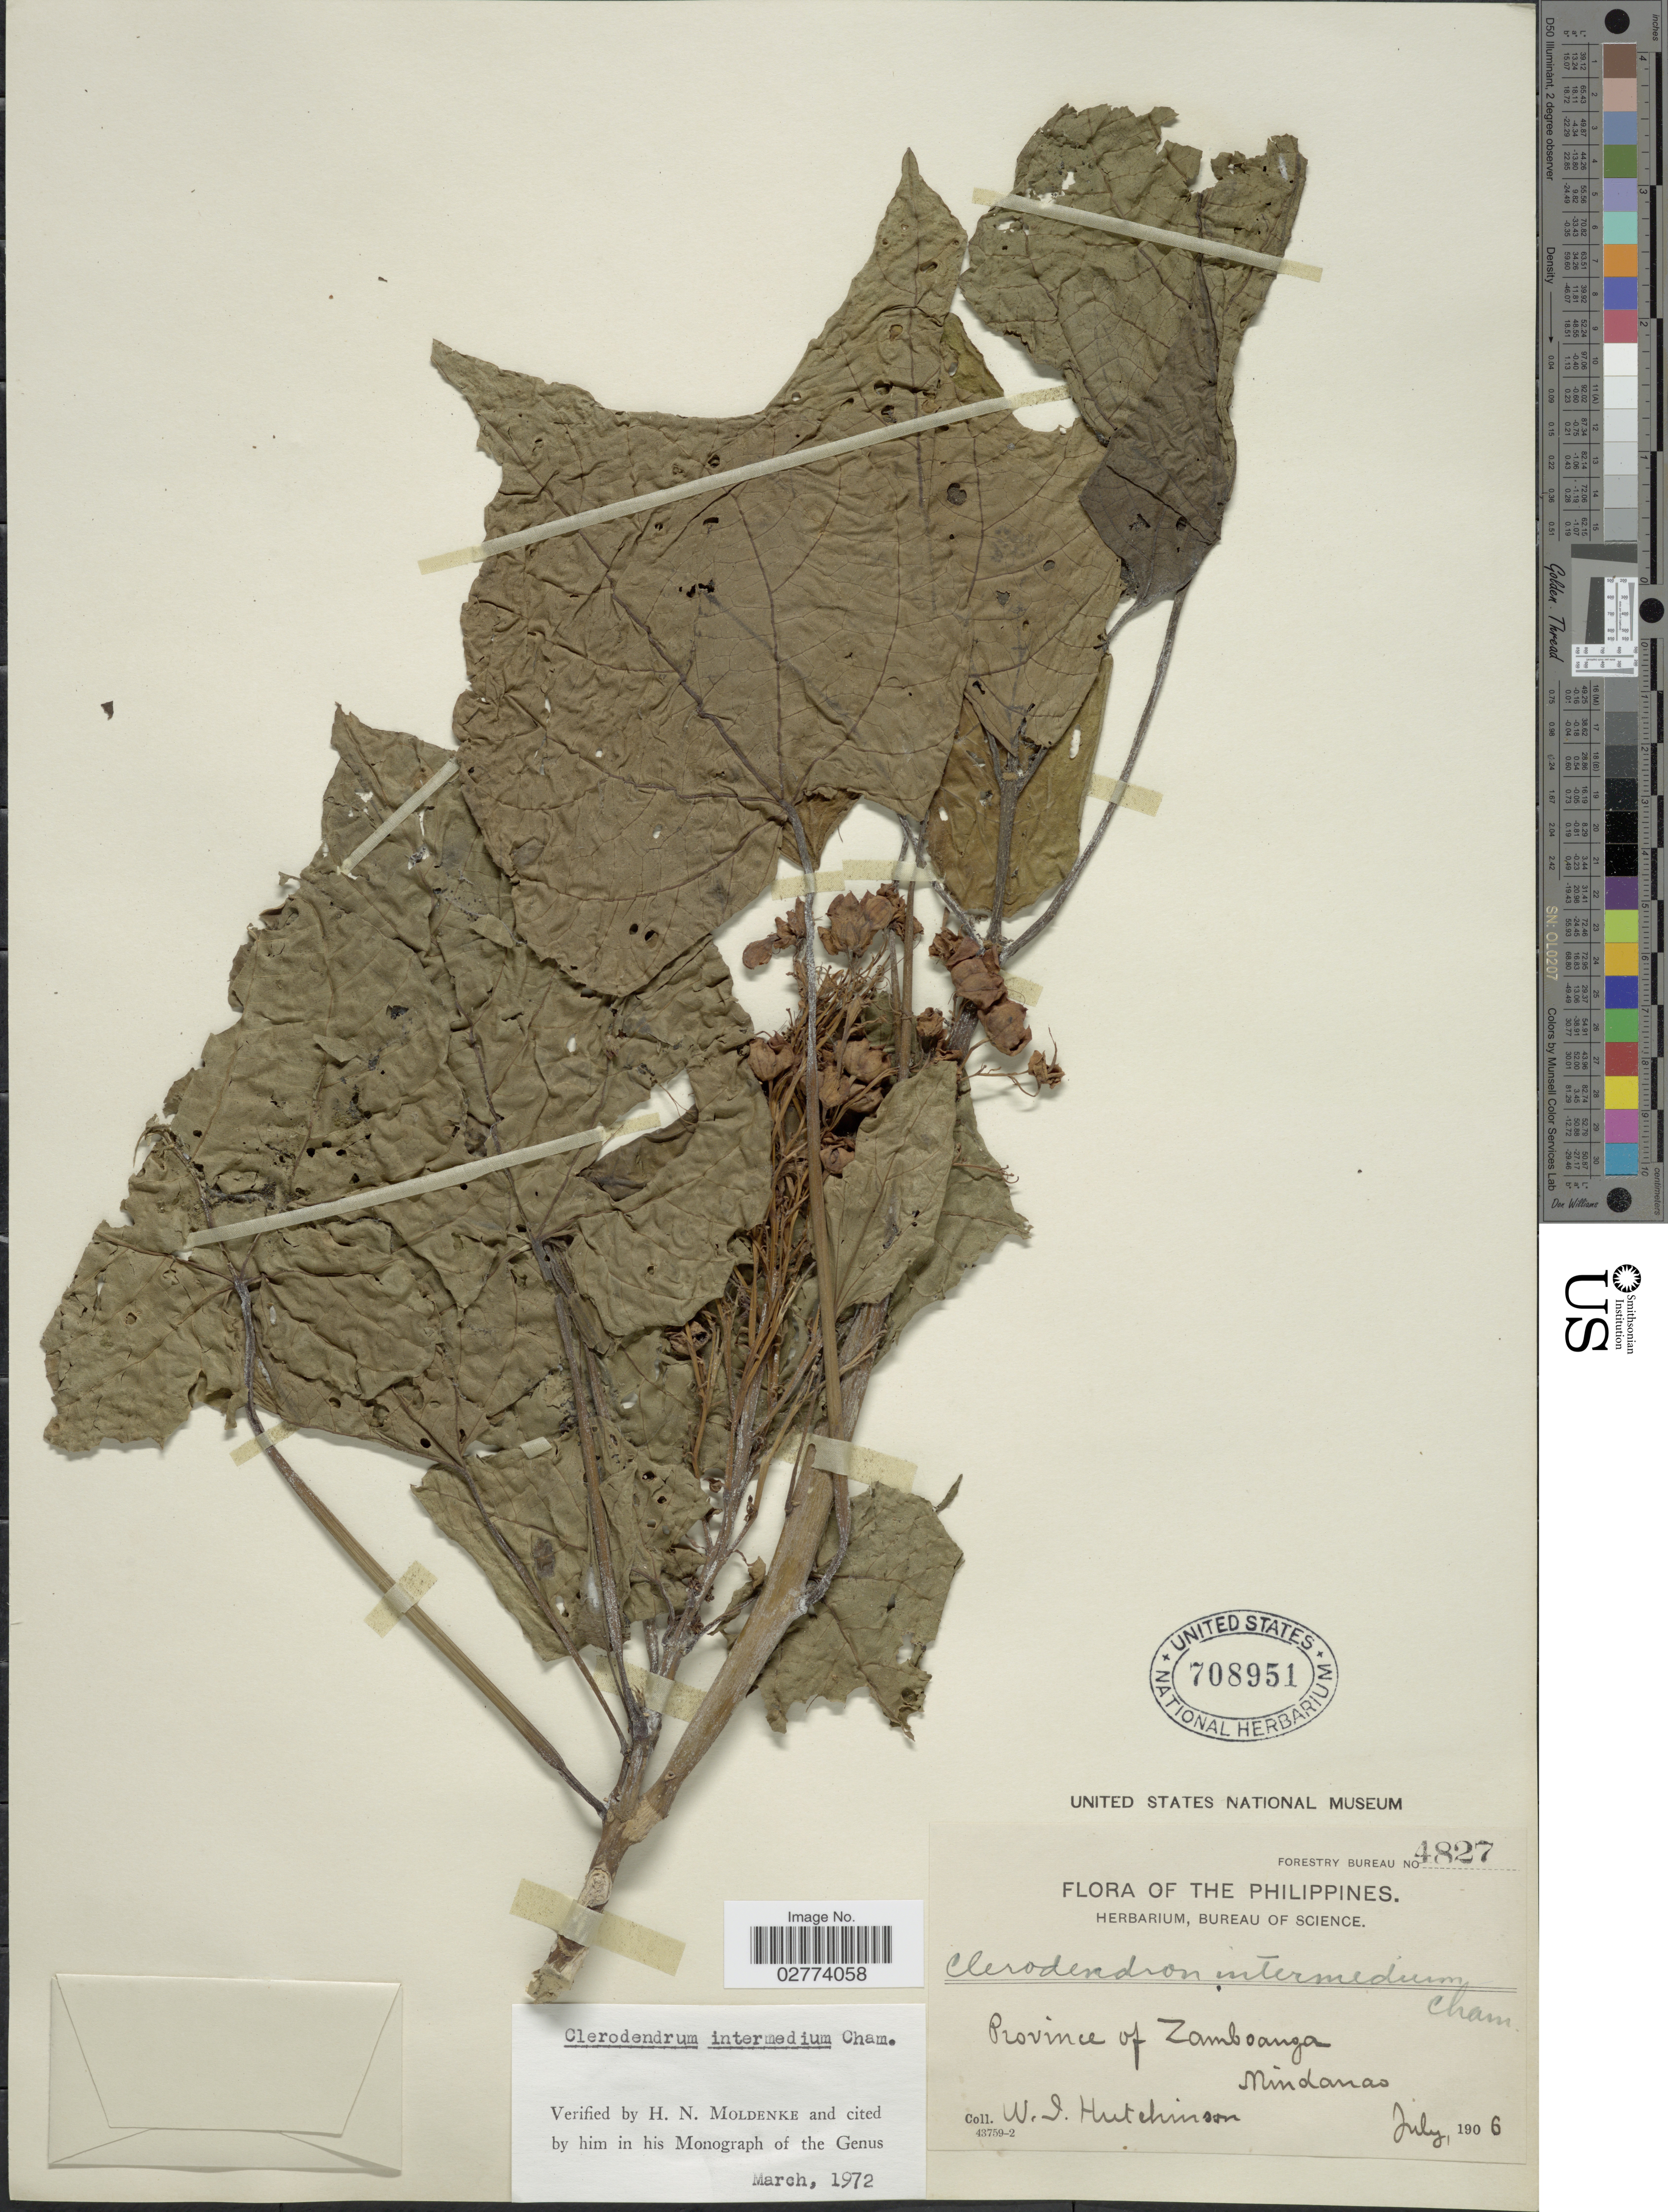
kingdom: Plantae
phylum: Tracheophyta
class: Magnoliopsida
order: Lamiales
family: Lamiaceae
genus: Clerodendrum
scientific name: Clerodendrum intermedium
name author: Cham.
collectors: W. J. Hutchinson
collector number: Forestry Bureau 4827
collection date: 1906-07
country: Philippines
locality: Province of Zamboanga, Mindanao.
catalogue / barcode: US 708951